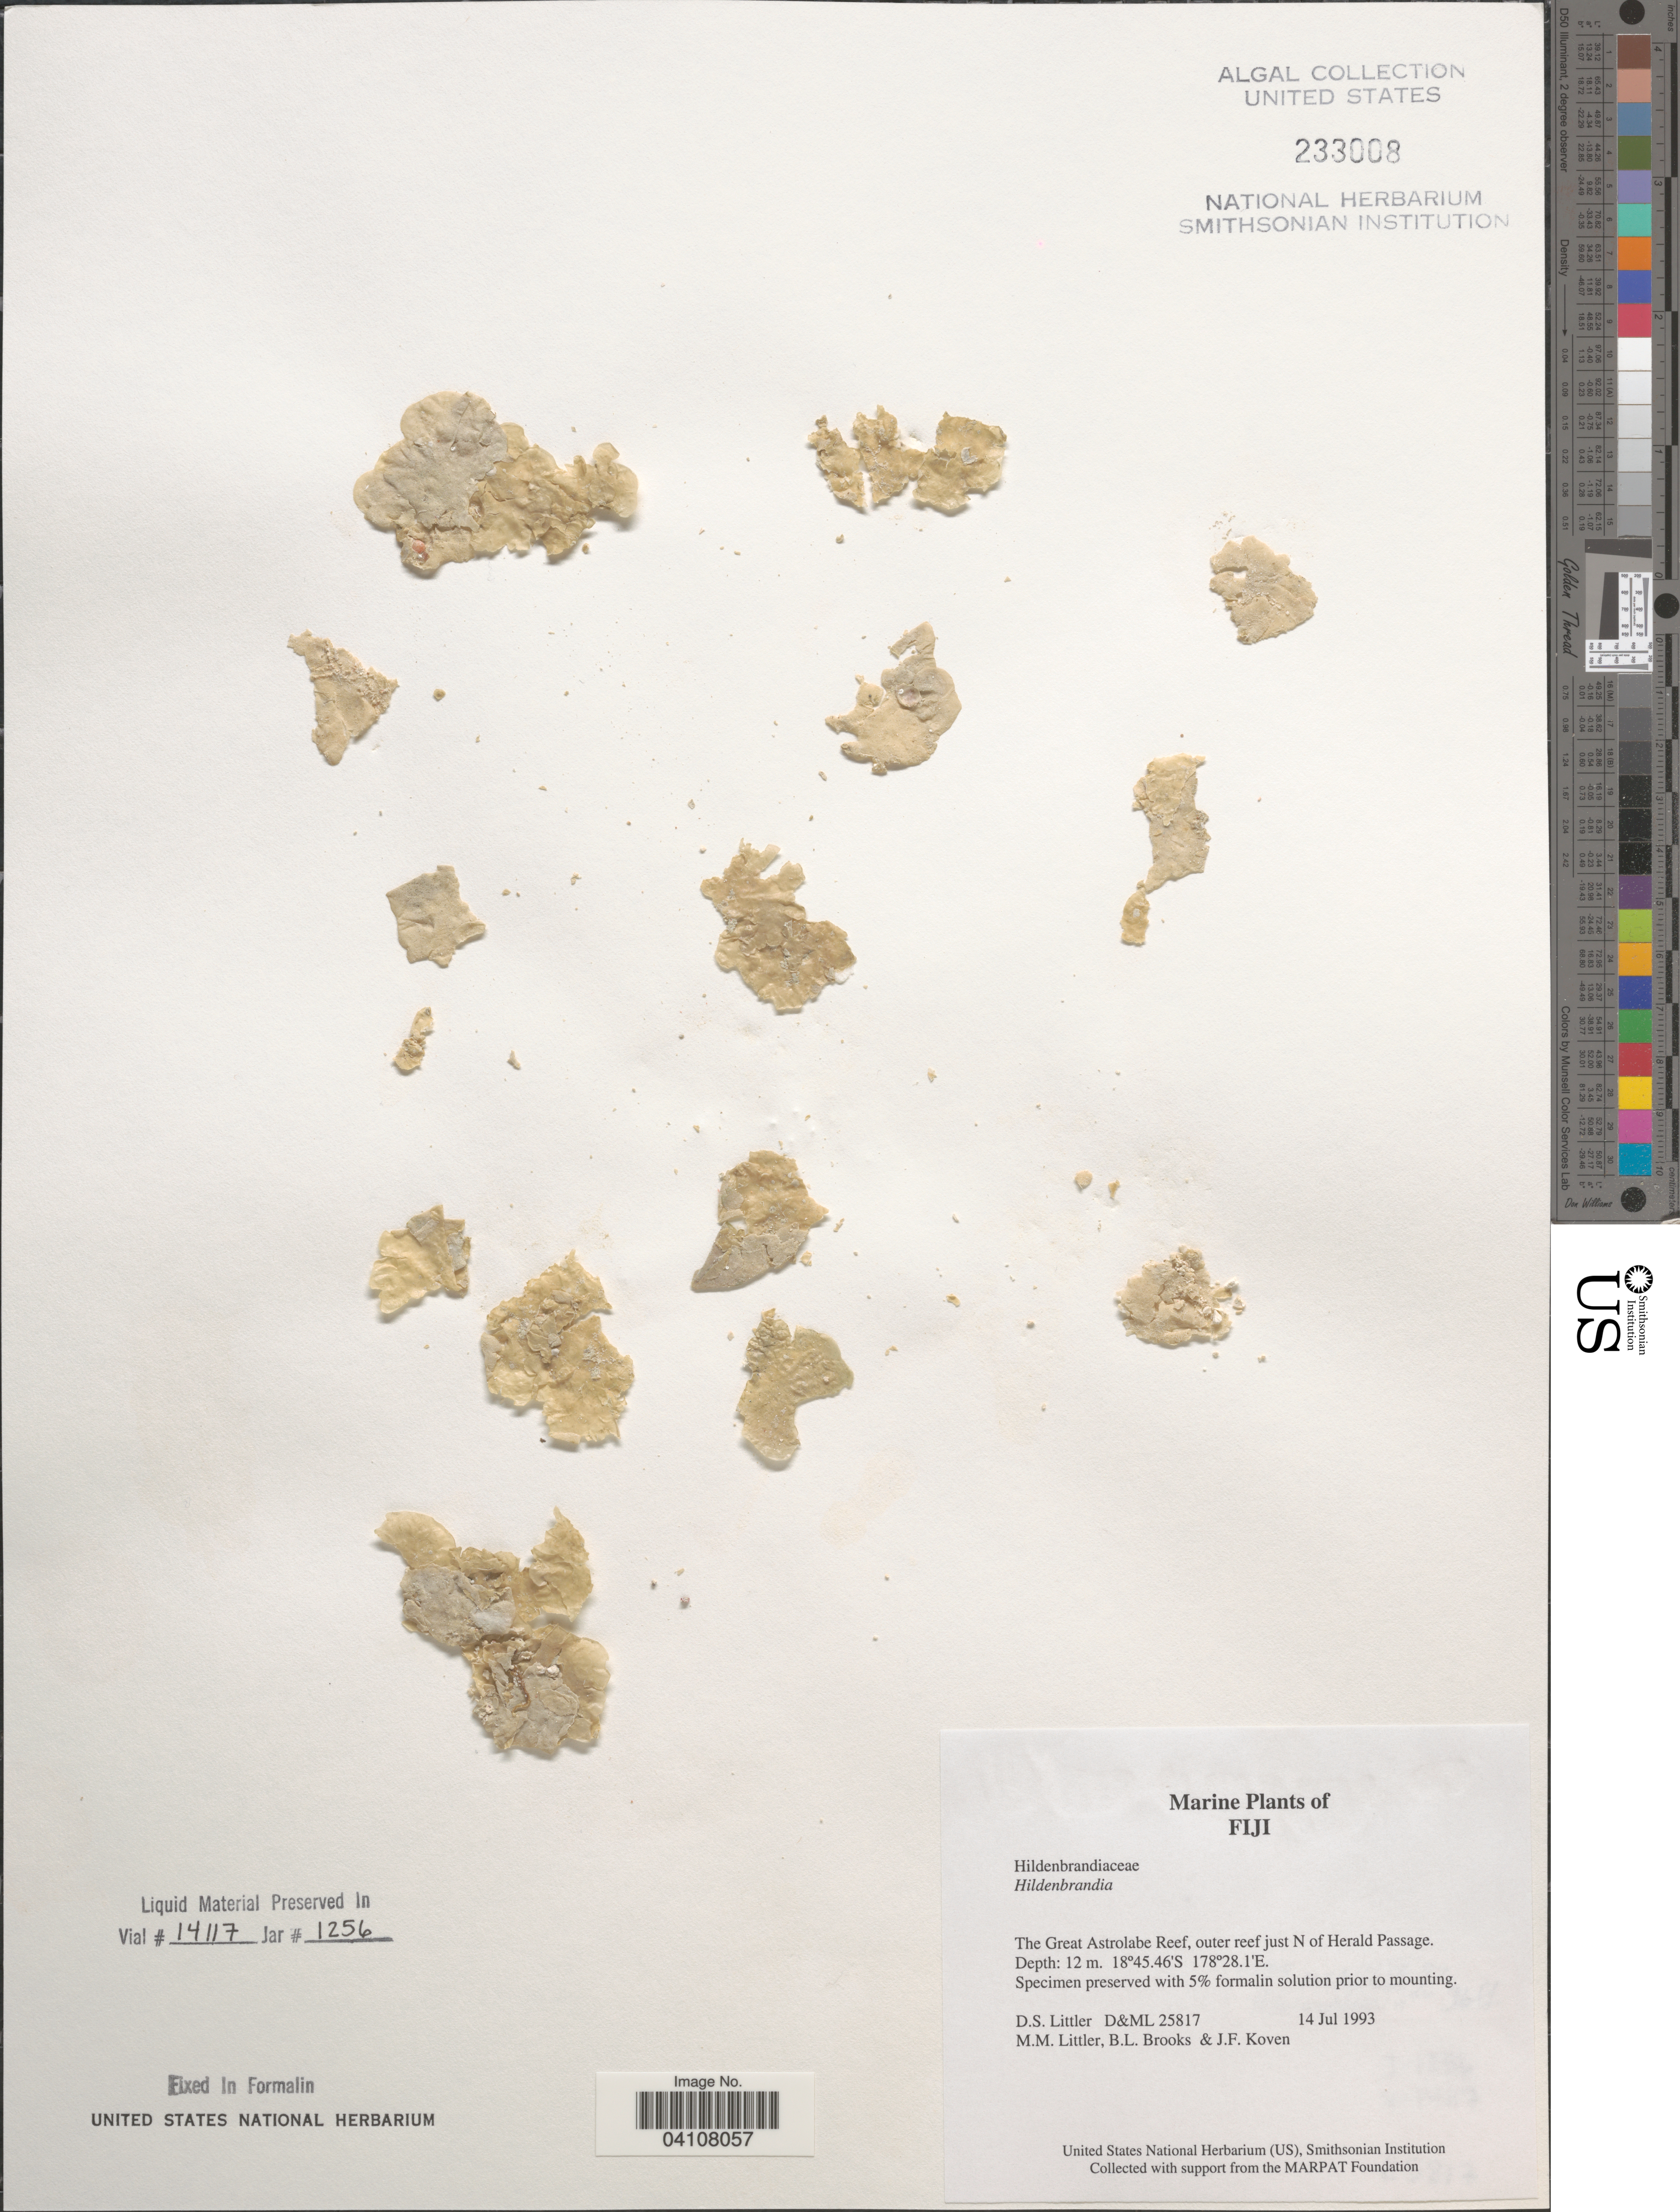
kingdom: Plantae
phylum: Rhodophyta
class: Florideophyceae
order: Hildenbrandiales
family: Hildenbrandiaceae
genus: Hildenbrandia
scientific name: Hildenbrandia sp.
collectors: D. S. Littler, B. Brooks & J. Koven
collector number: D&ML25817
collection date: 1993-07-14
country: Fiji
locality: The Great Astrolabe Reef, outer reef just N of Herald Passage.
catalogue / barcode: US 233008